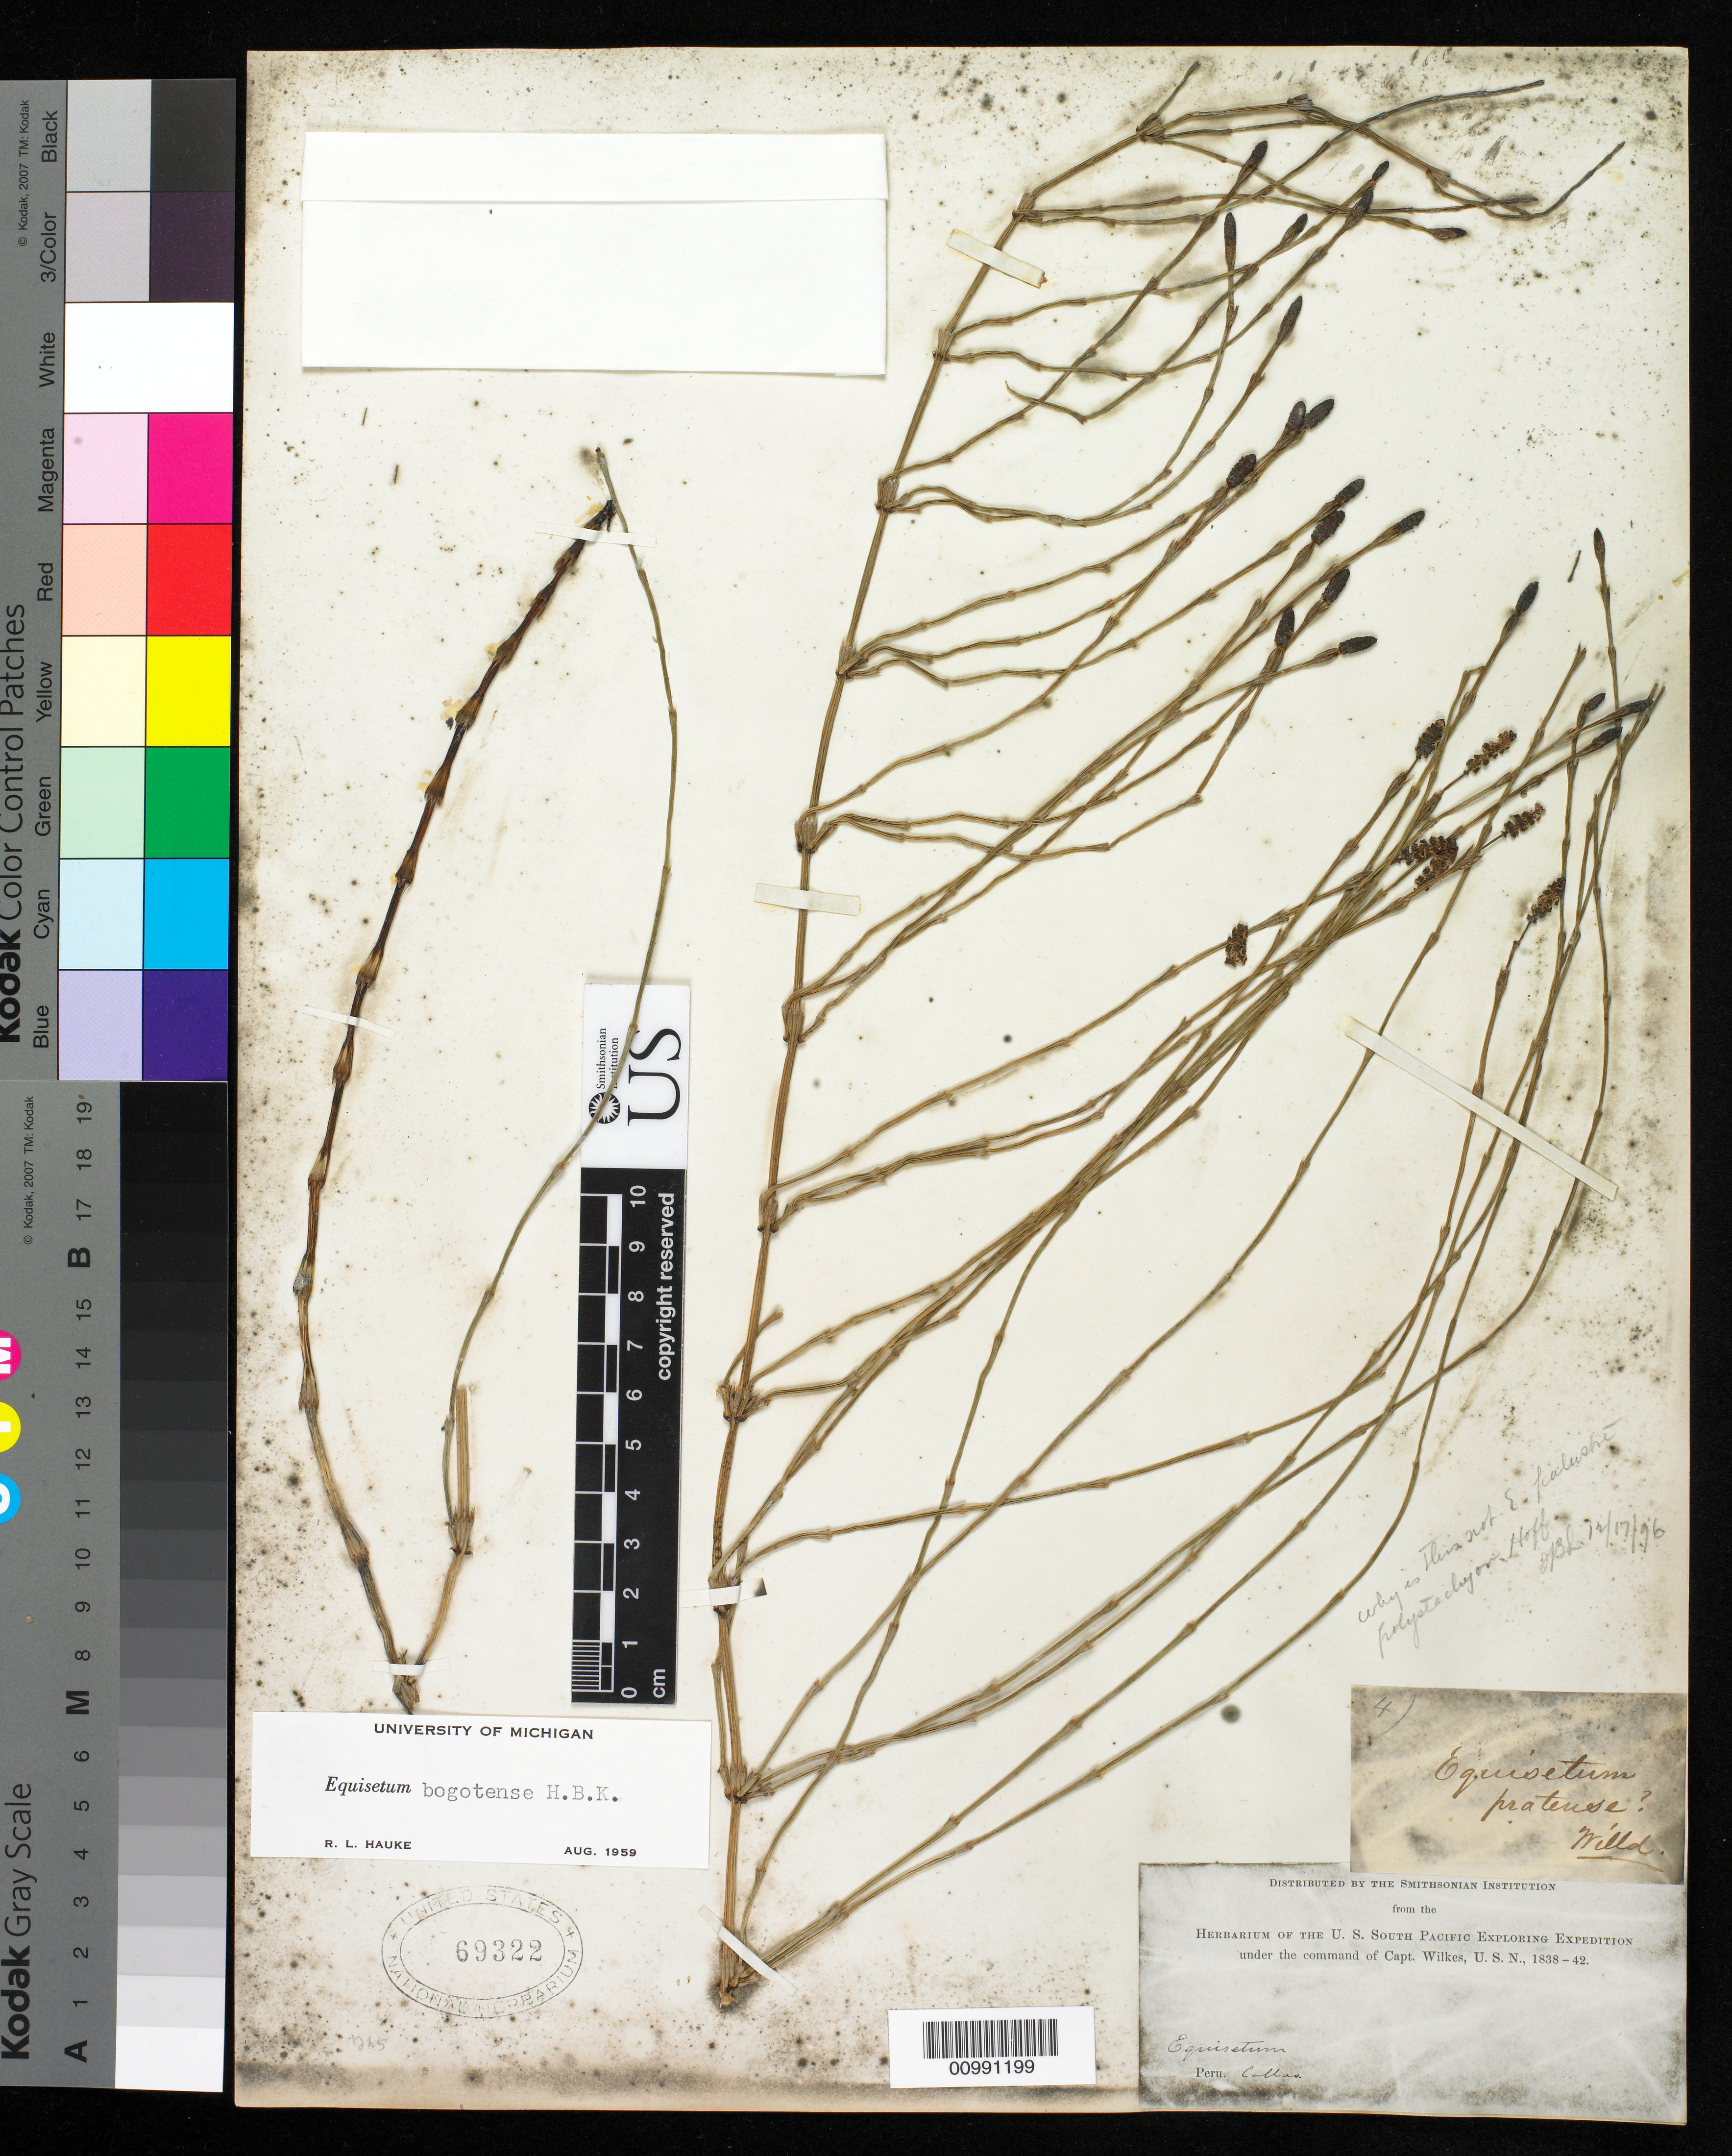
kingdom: Plantae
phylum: Tracheophyta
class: Polypodiopsida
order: Equisetales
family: Equisetaceae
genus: Equisetum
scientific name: Equisetum bogotense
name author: Kunth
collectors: Wilkes Explor. Exped.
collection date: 1838/1842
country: Peru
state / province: Callao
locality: Peru. Callao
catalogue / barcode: US 69322